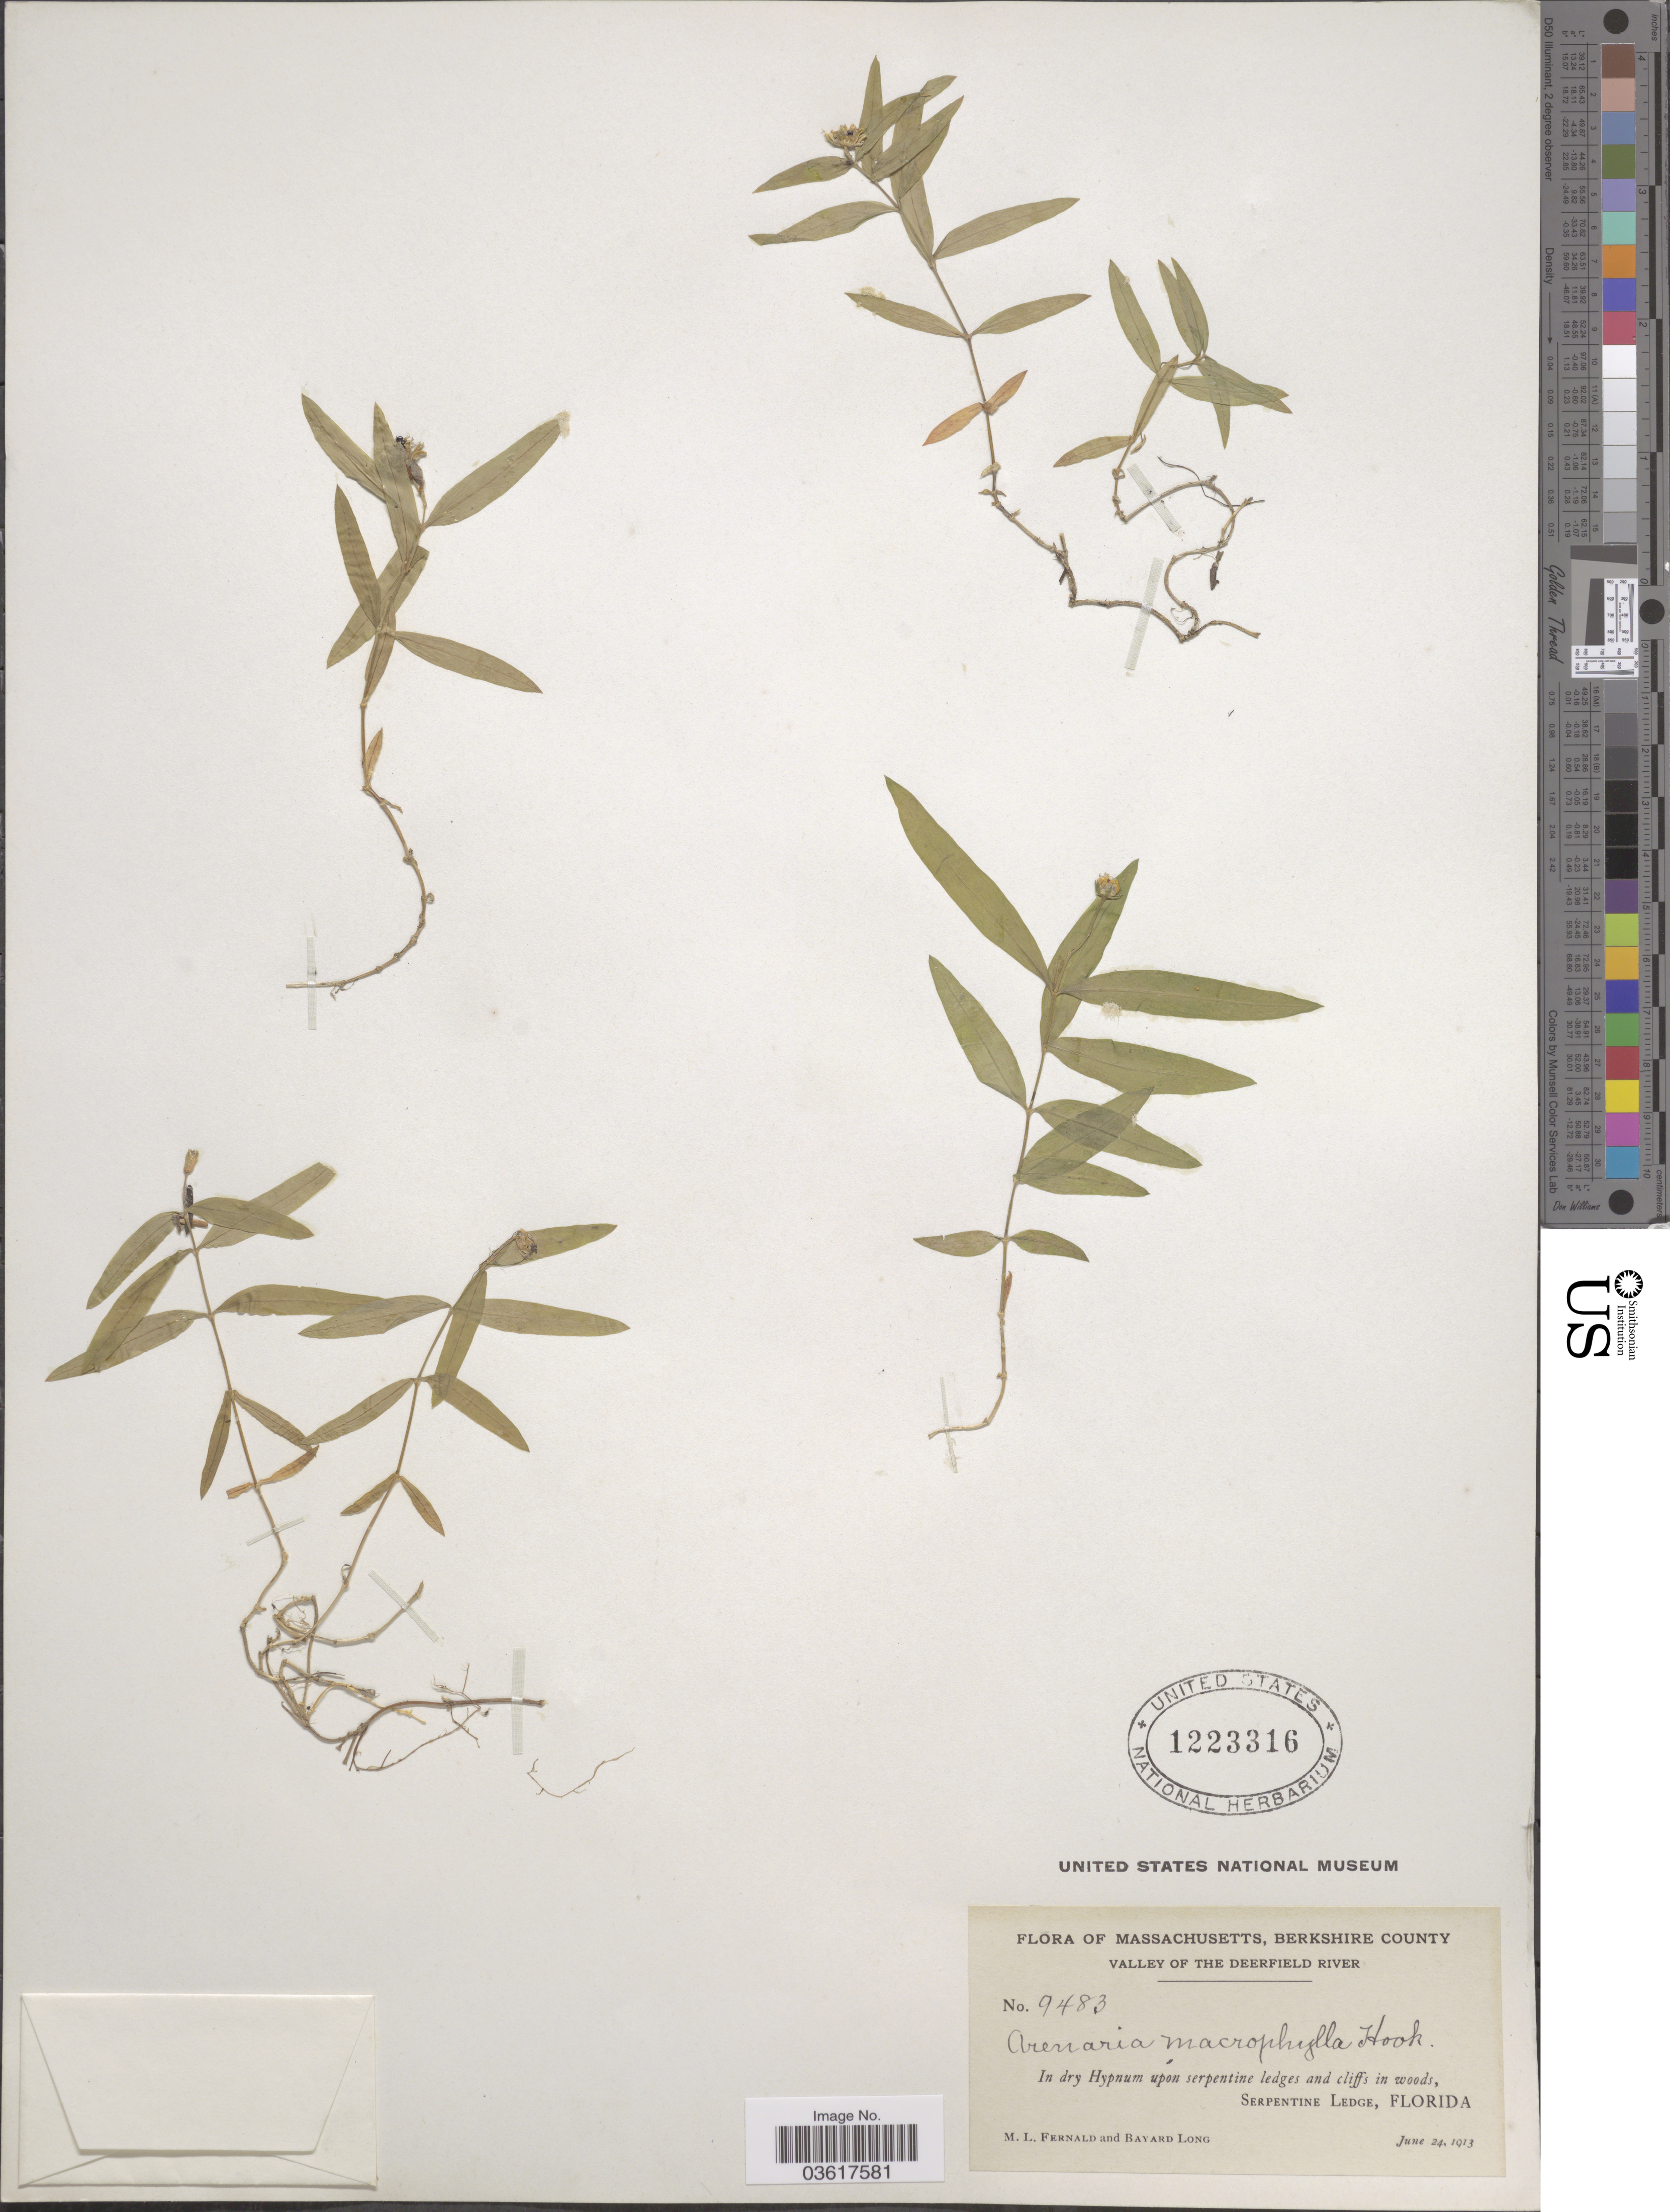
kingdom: Plantae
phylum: Tracheophyta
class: Magnoliopsida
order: Caryophyllales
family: Caryophyllaceae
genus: Moehringia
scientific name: Moehringia macrophylla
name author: (Hook.) Fenzl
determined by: Strong, Mark T., (BOT), Smithsonian Institution - National Museum of Natural History (UNITED STATES)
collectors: M. L. Fernald & B. Long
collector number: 9483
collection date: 1913-06-24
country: United States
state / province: Massachusetts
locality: Berkshire County. Valley of the Deerfield River. Serpentine Ledge, Florida.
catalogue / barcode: US 1223316